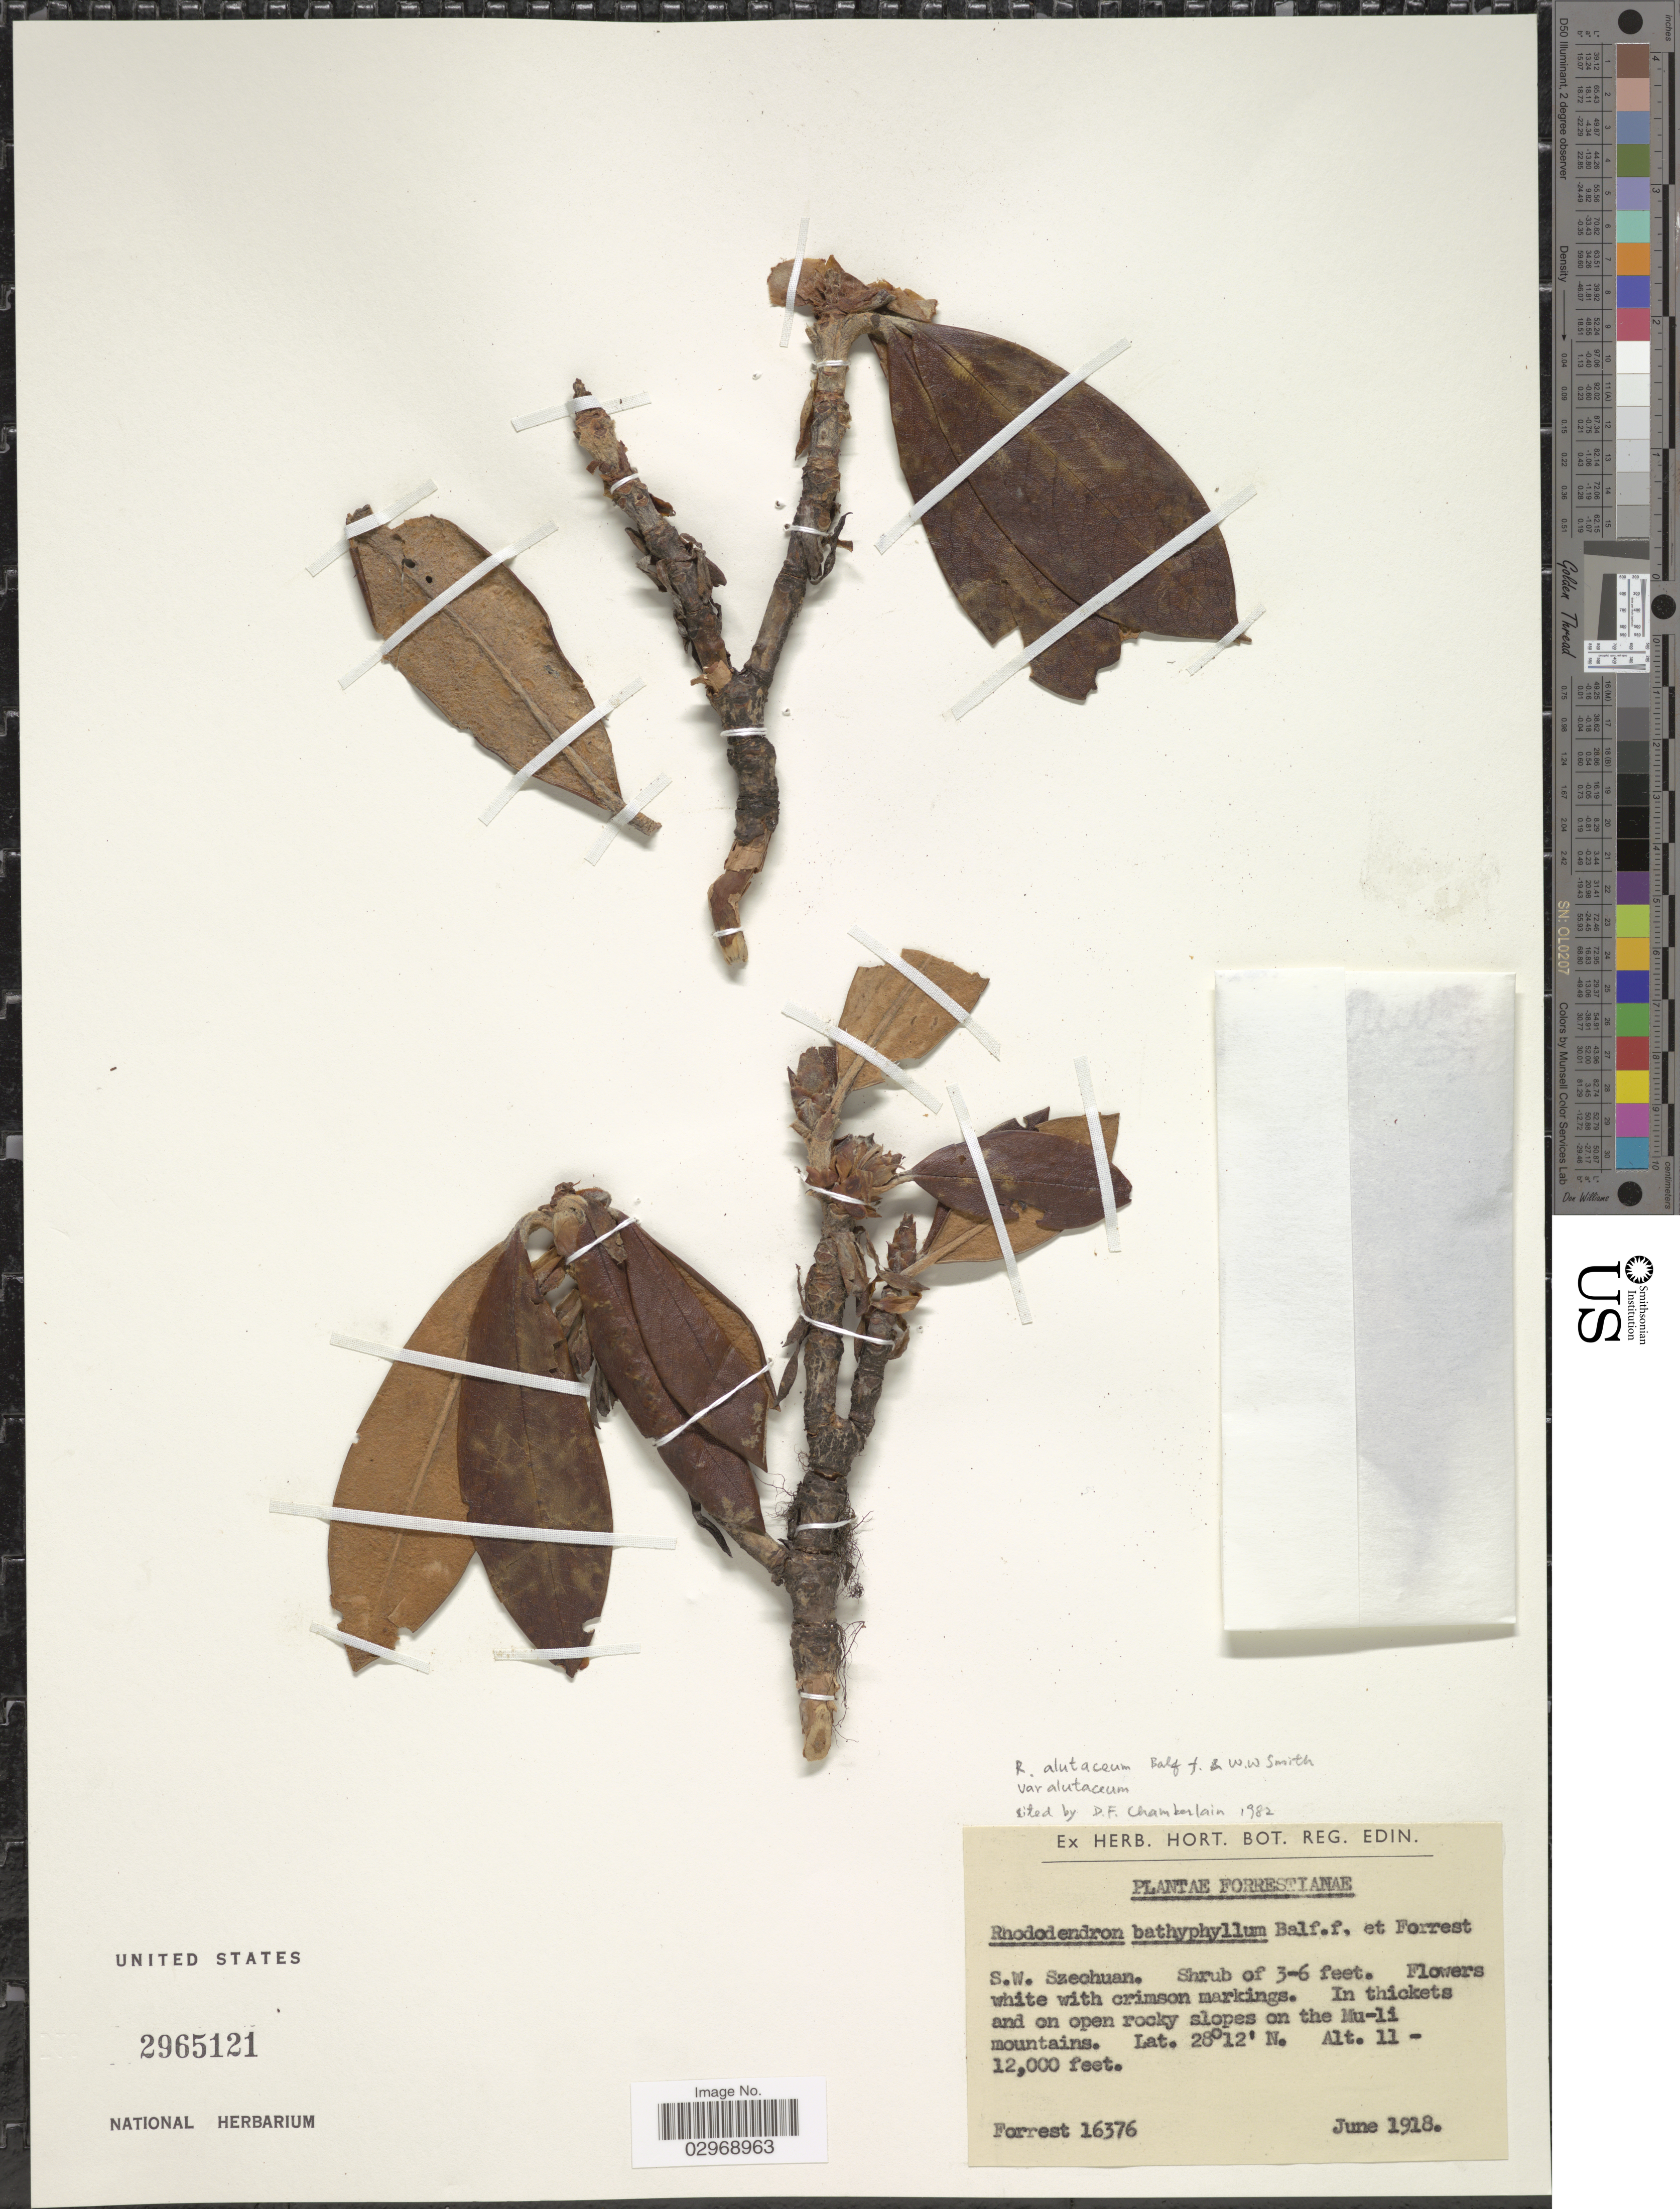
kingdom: Plantae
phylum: Tracheophyta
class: Magnoliopsida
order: Ericales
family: Ericaceae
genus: Rhododendron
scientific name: Rhododendron alutaceum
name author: Balf. f. & W.W. Sm.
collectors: -. Forrest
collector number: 16376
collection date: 1918-06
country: China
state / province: Sichuan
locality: S.W. Szechuan. In thickets and on open rocky slopes on the Mu-li mountains.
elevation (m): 3353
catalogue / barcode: US 2965121